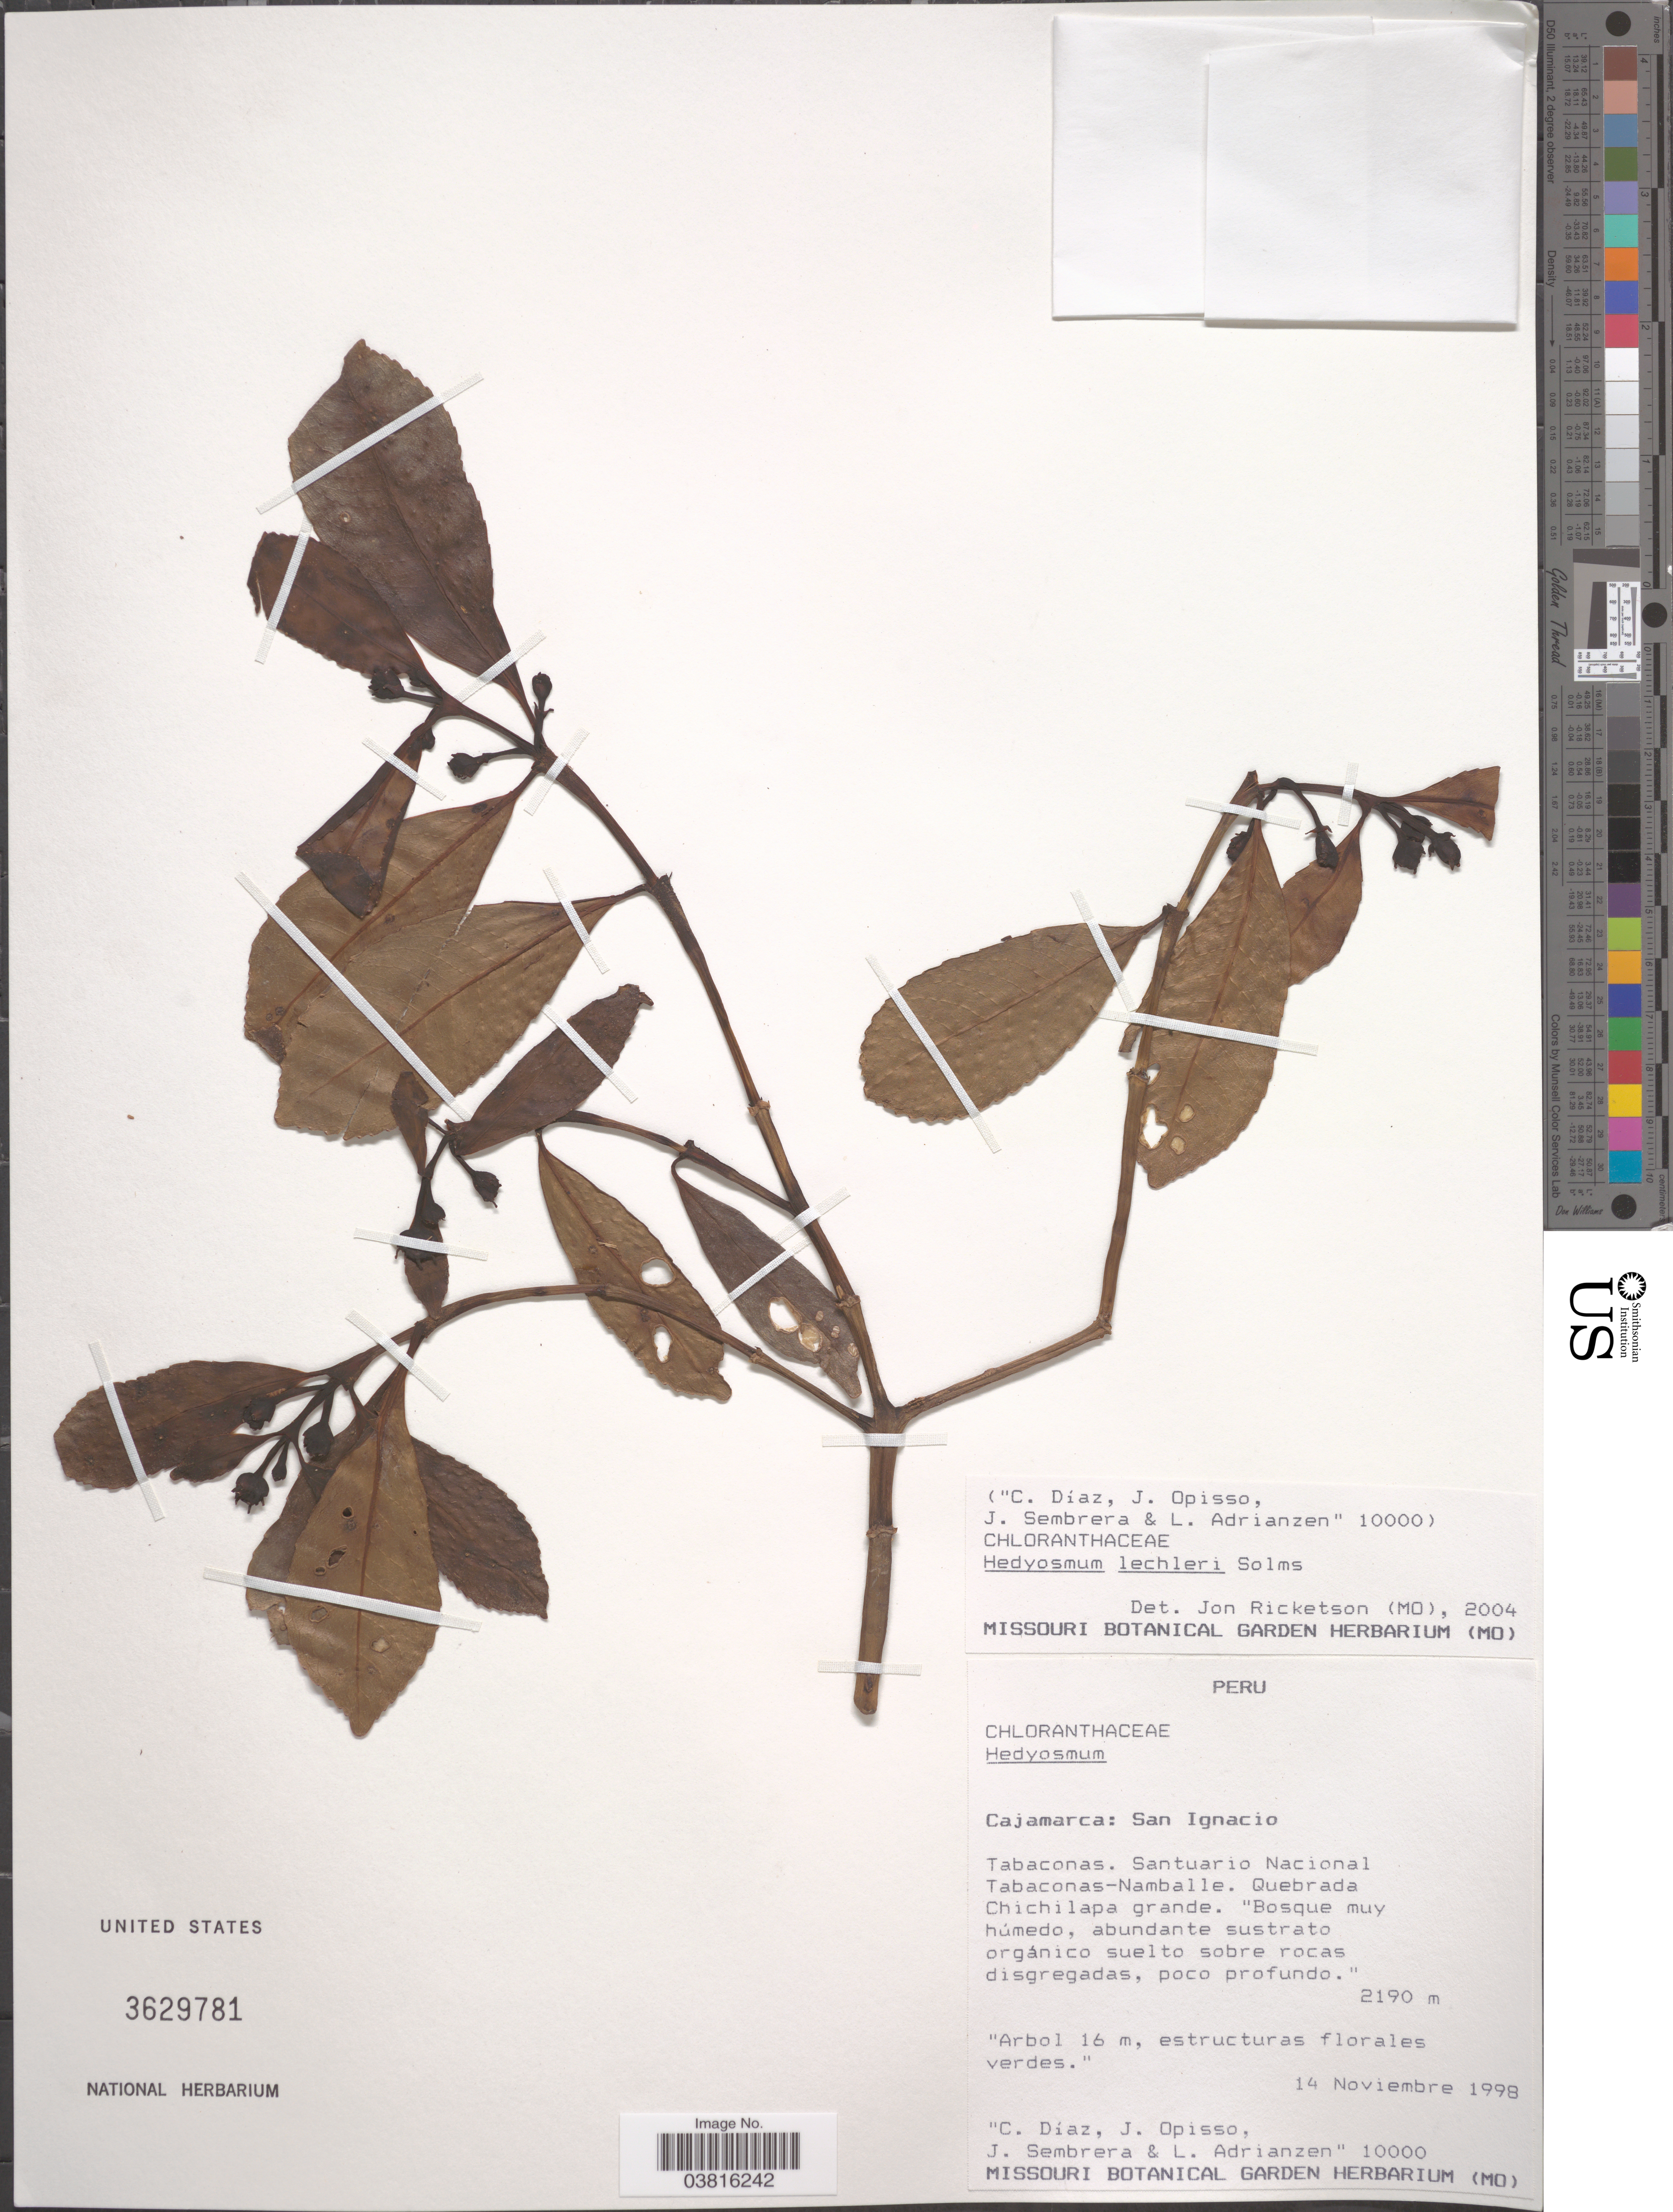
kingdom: Plantae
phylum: Tracheophyta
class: Magnoliopsida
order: Chloranthales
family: Chloranthaceae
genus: Hedyosmum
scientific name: Hedyosmum lechleri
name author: Solms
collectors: C. Díaz, J. Opisso, J. Sembrera & L. Adrianzen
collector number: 10000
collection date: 1998-11-14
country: Peru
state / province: Cajamarca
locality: San Ignacio. Tabaconas. Santuario Nacional Tabaconas-Namballe. Quebrada Chichilapa grande.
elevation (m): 2190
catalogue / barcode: US 3629781